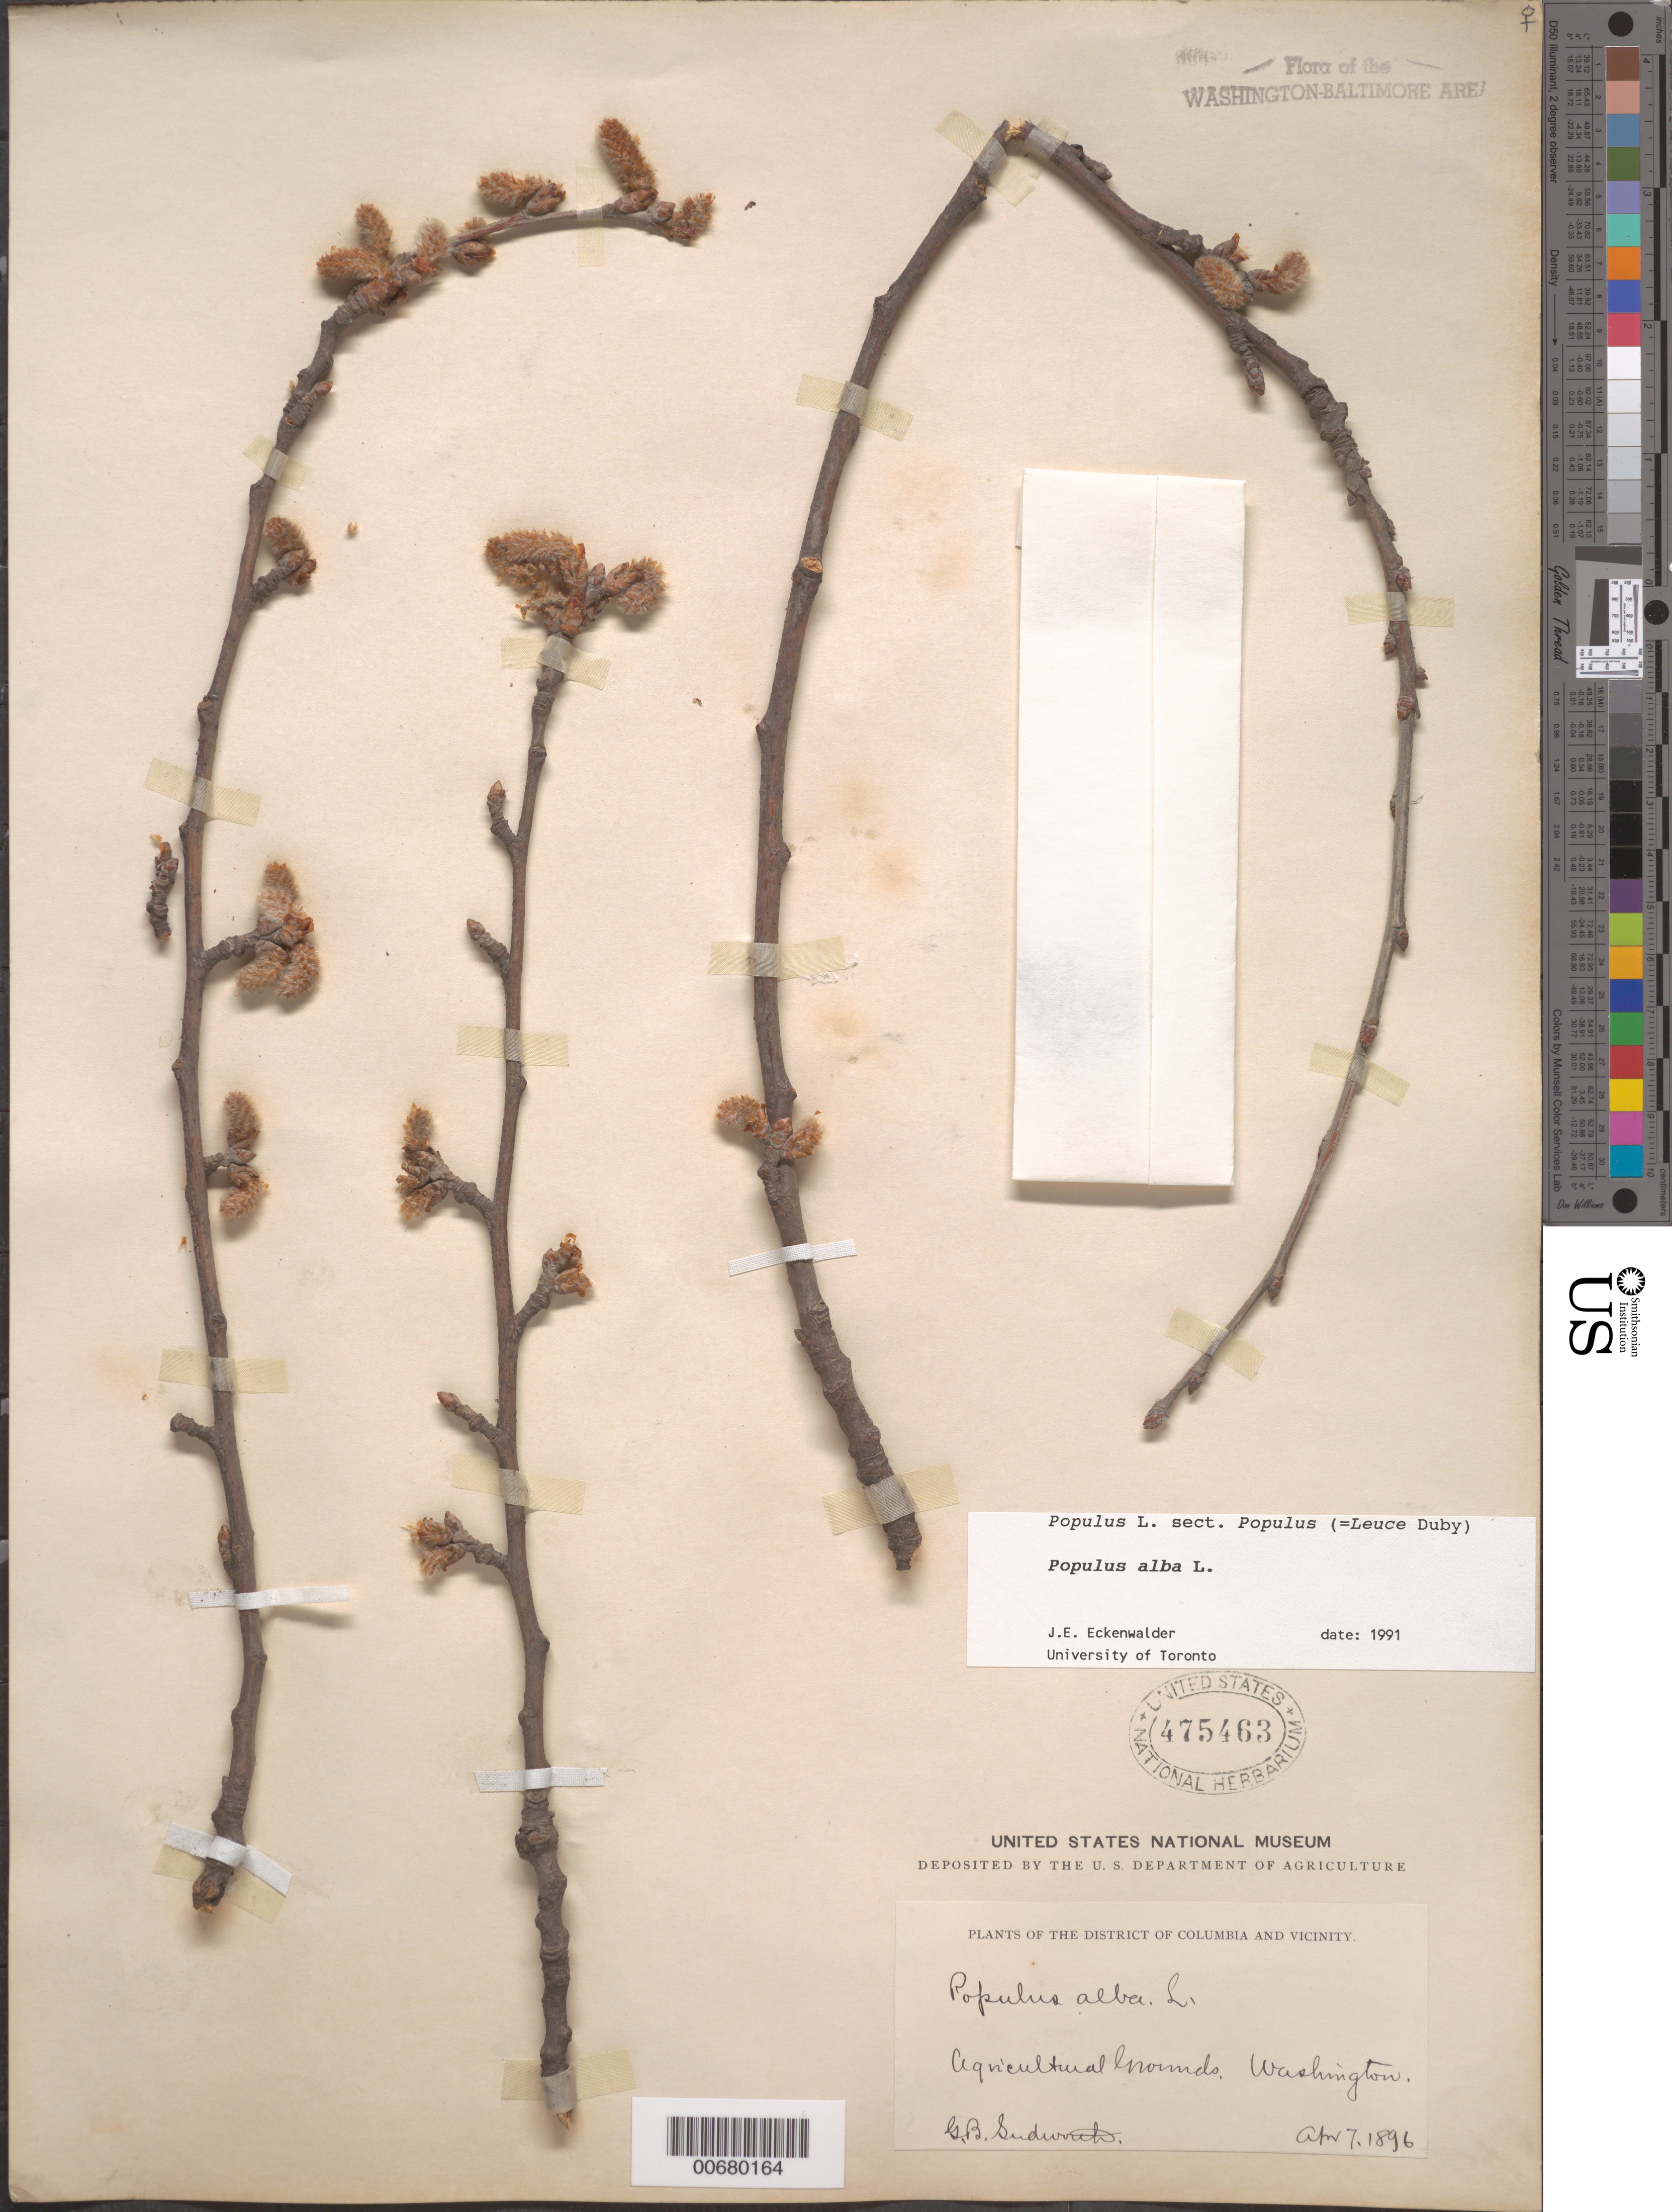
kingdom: Plantae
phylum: Tracheophyta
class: Magnoliopsida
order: Malpighiales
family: Salicaceae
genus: Populus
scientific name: Populus alba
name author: L.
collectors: G. B. Sudworth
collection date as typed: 07 Apr 1896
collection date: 1896-04-07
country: United States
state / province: District of Columbia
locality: Agricultural grounds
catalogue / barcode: US 475463